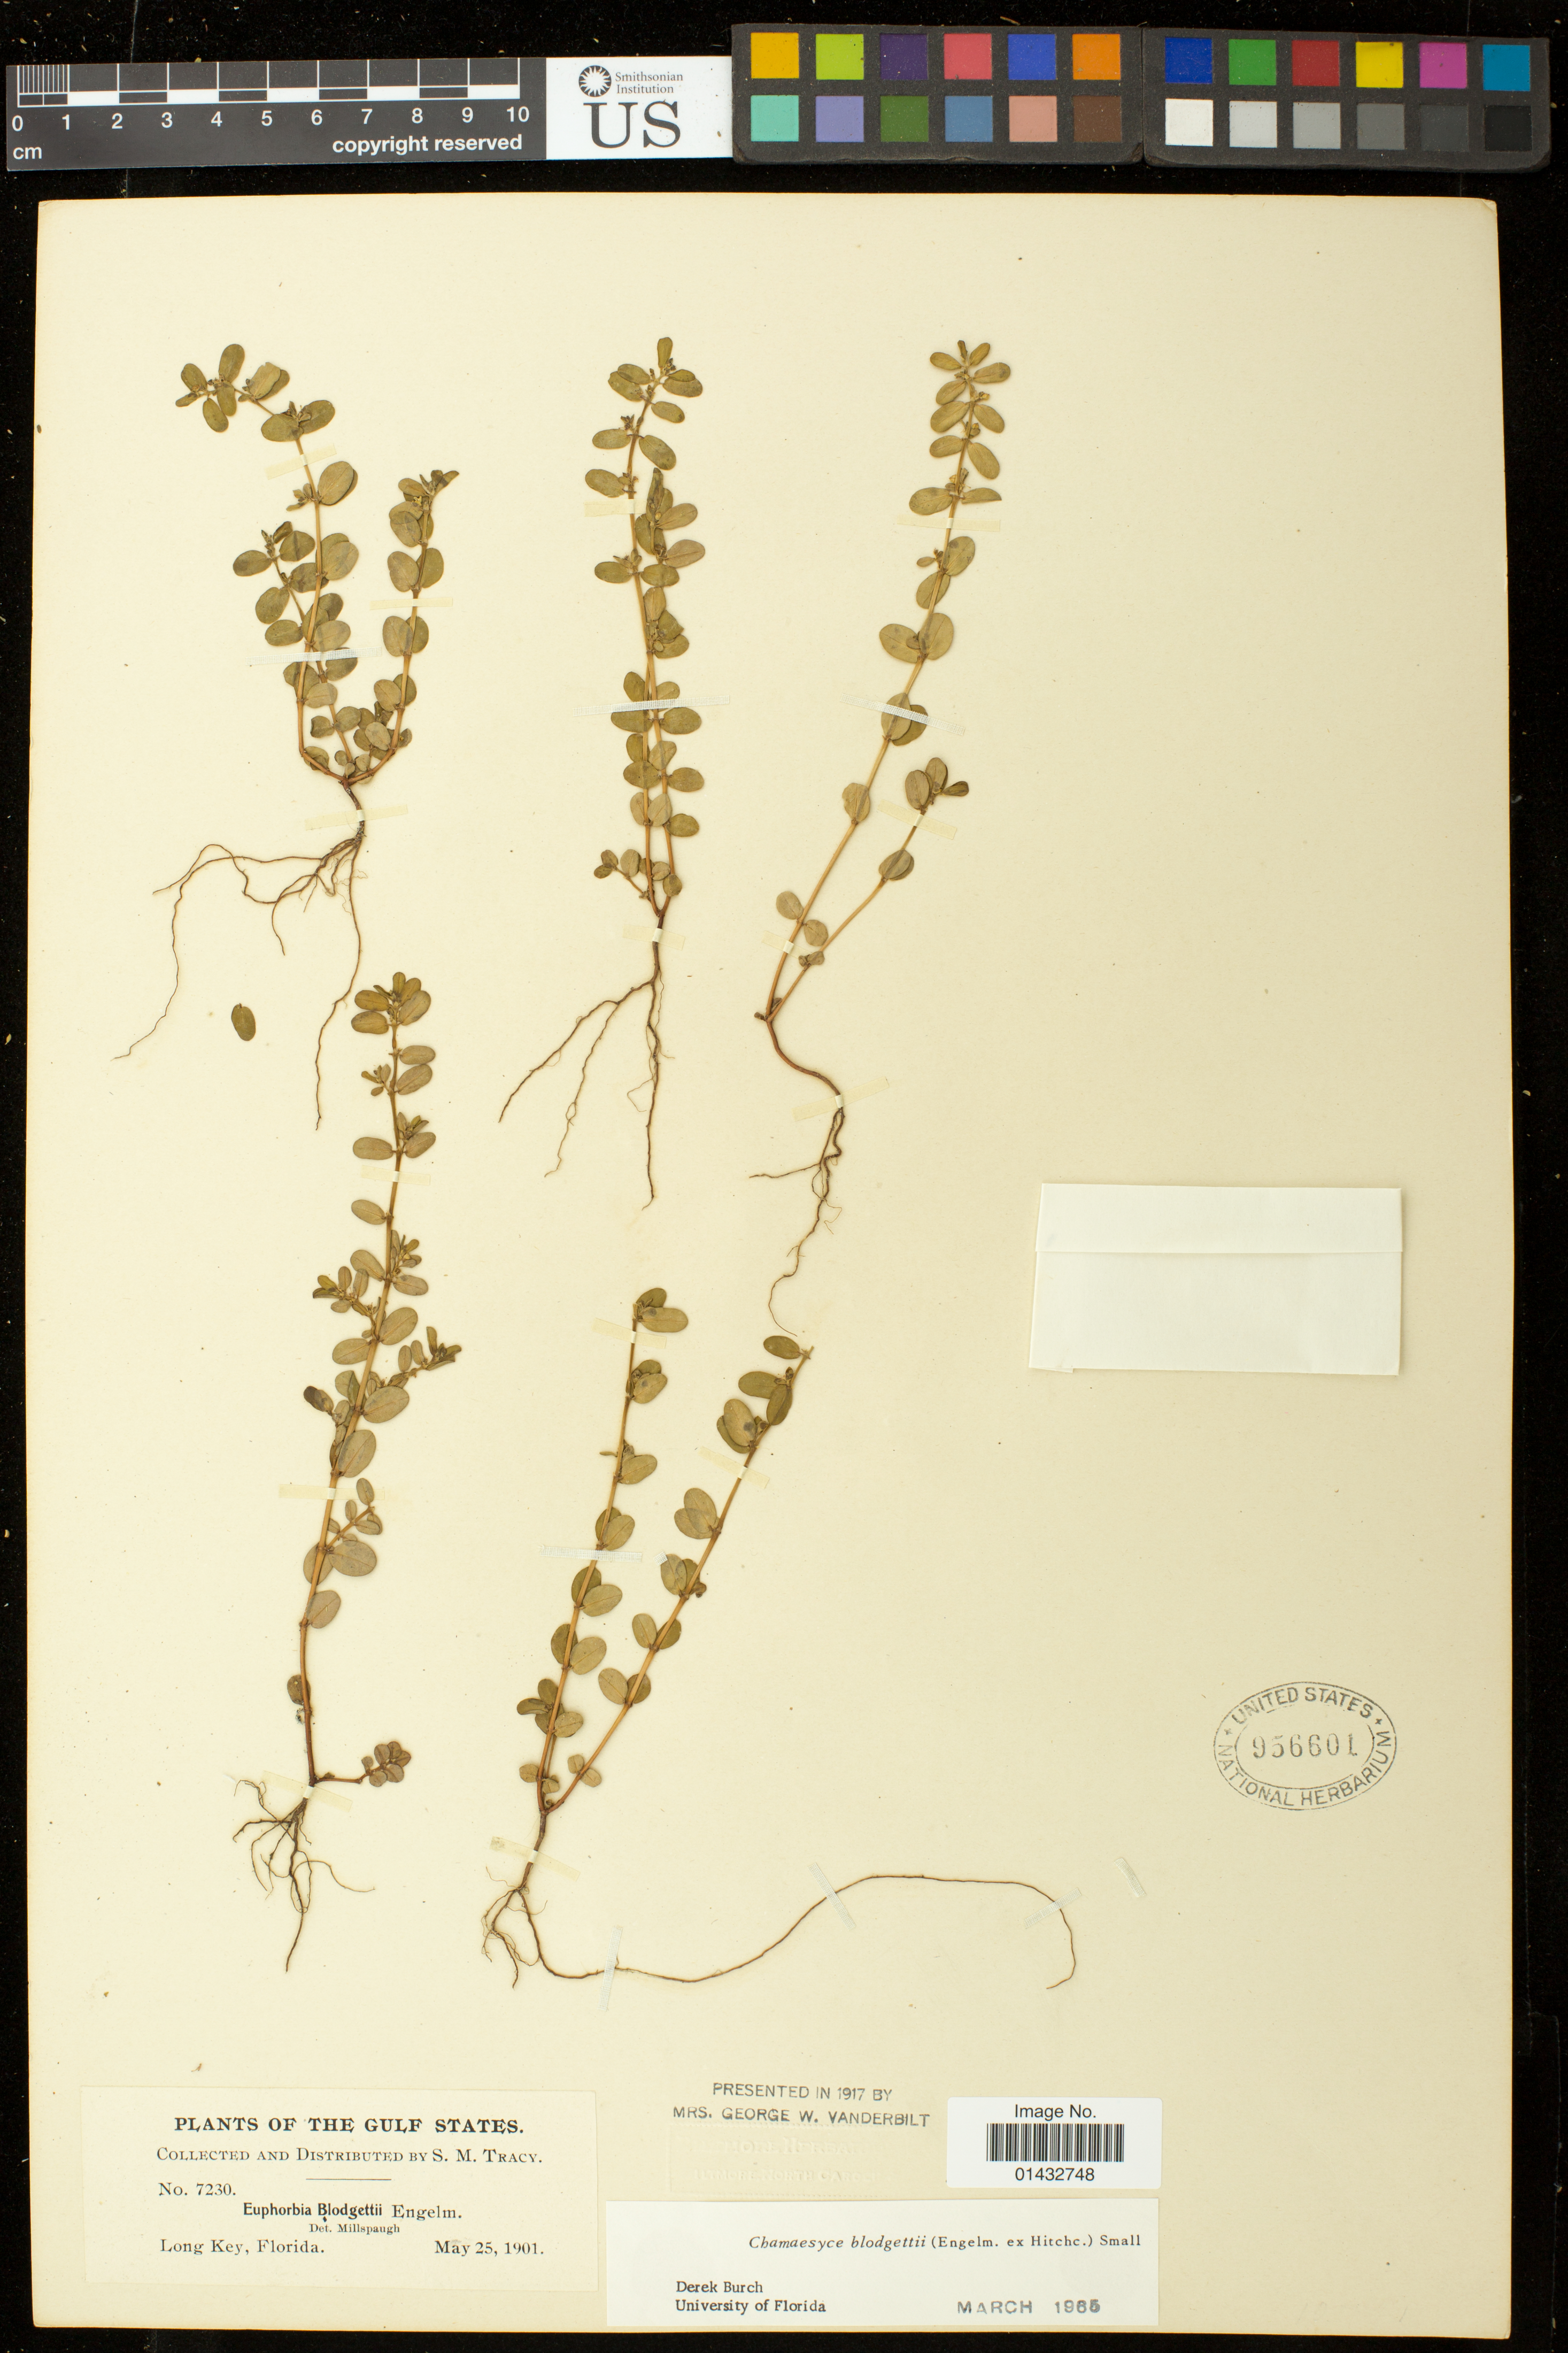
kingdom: Plantae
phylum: Tracheophyta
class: Magnoliopsida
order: Malpighiales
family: Euphorbiaceae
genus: Euphorbia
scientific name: Euphorbia blodgettii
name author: Engelm. ex Hitchc.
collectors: S. M. Tracy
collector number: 7230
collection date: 1901-05-25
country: United States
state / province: Florida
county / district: Monroe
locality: Long Key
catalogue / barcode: US 956601